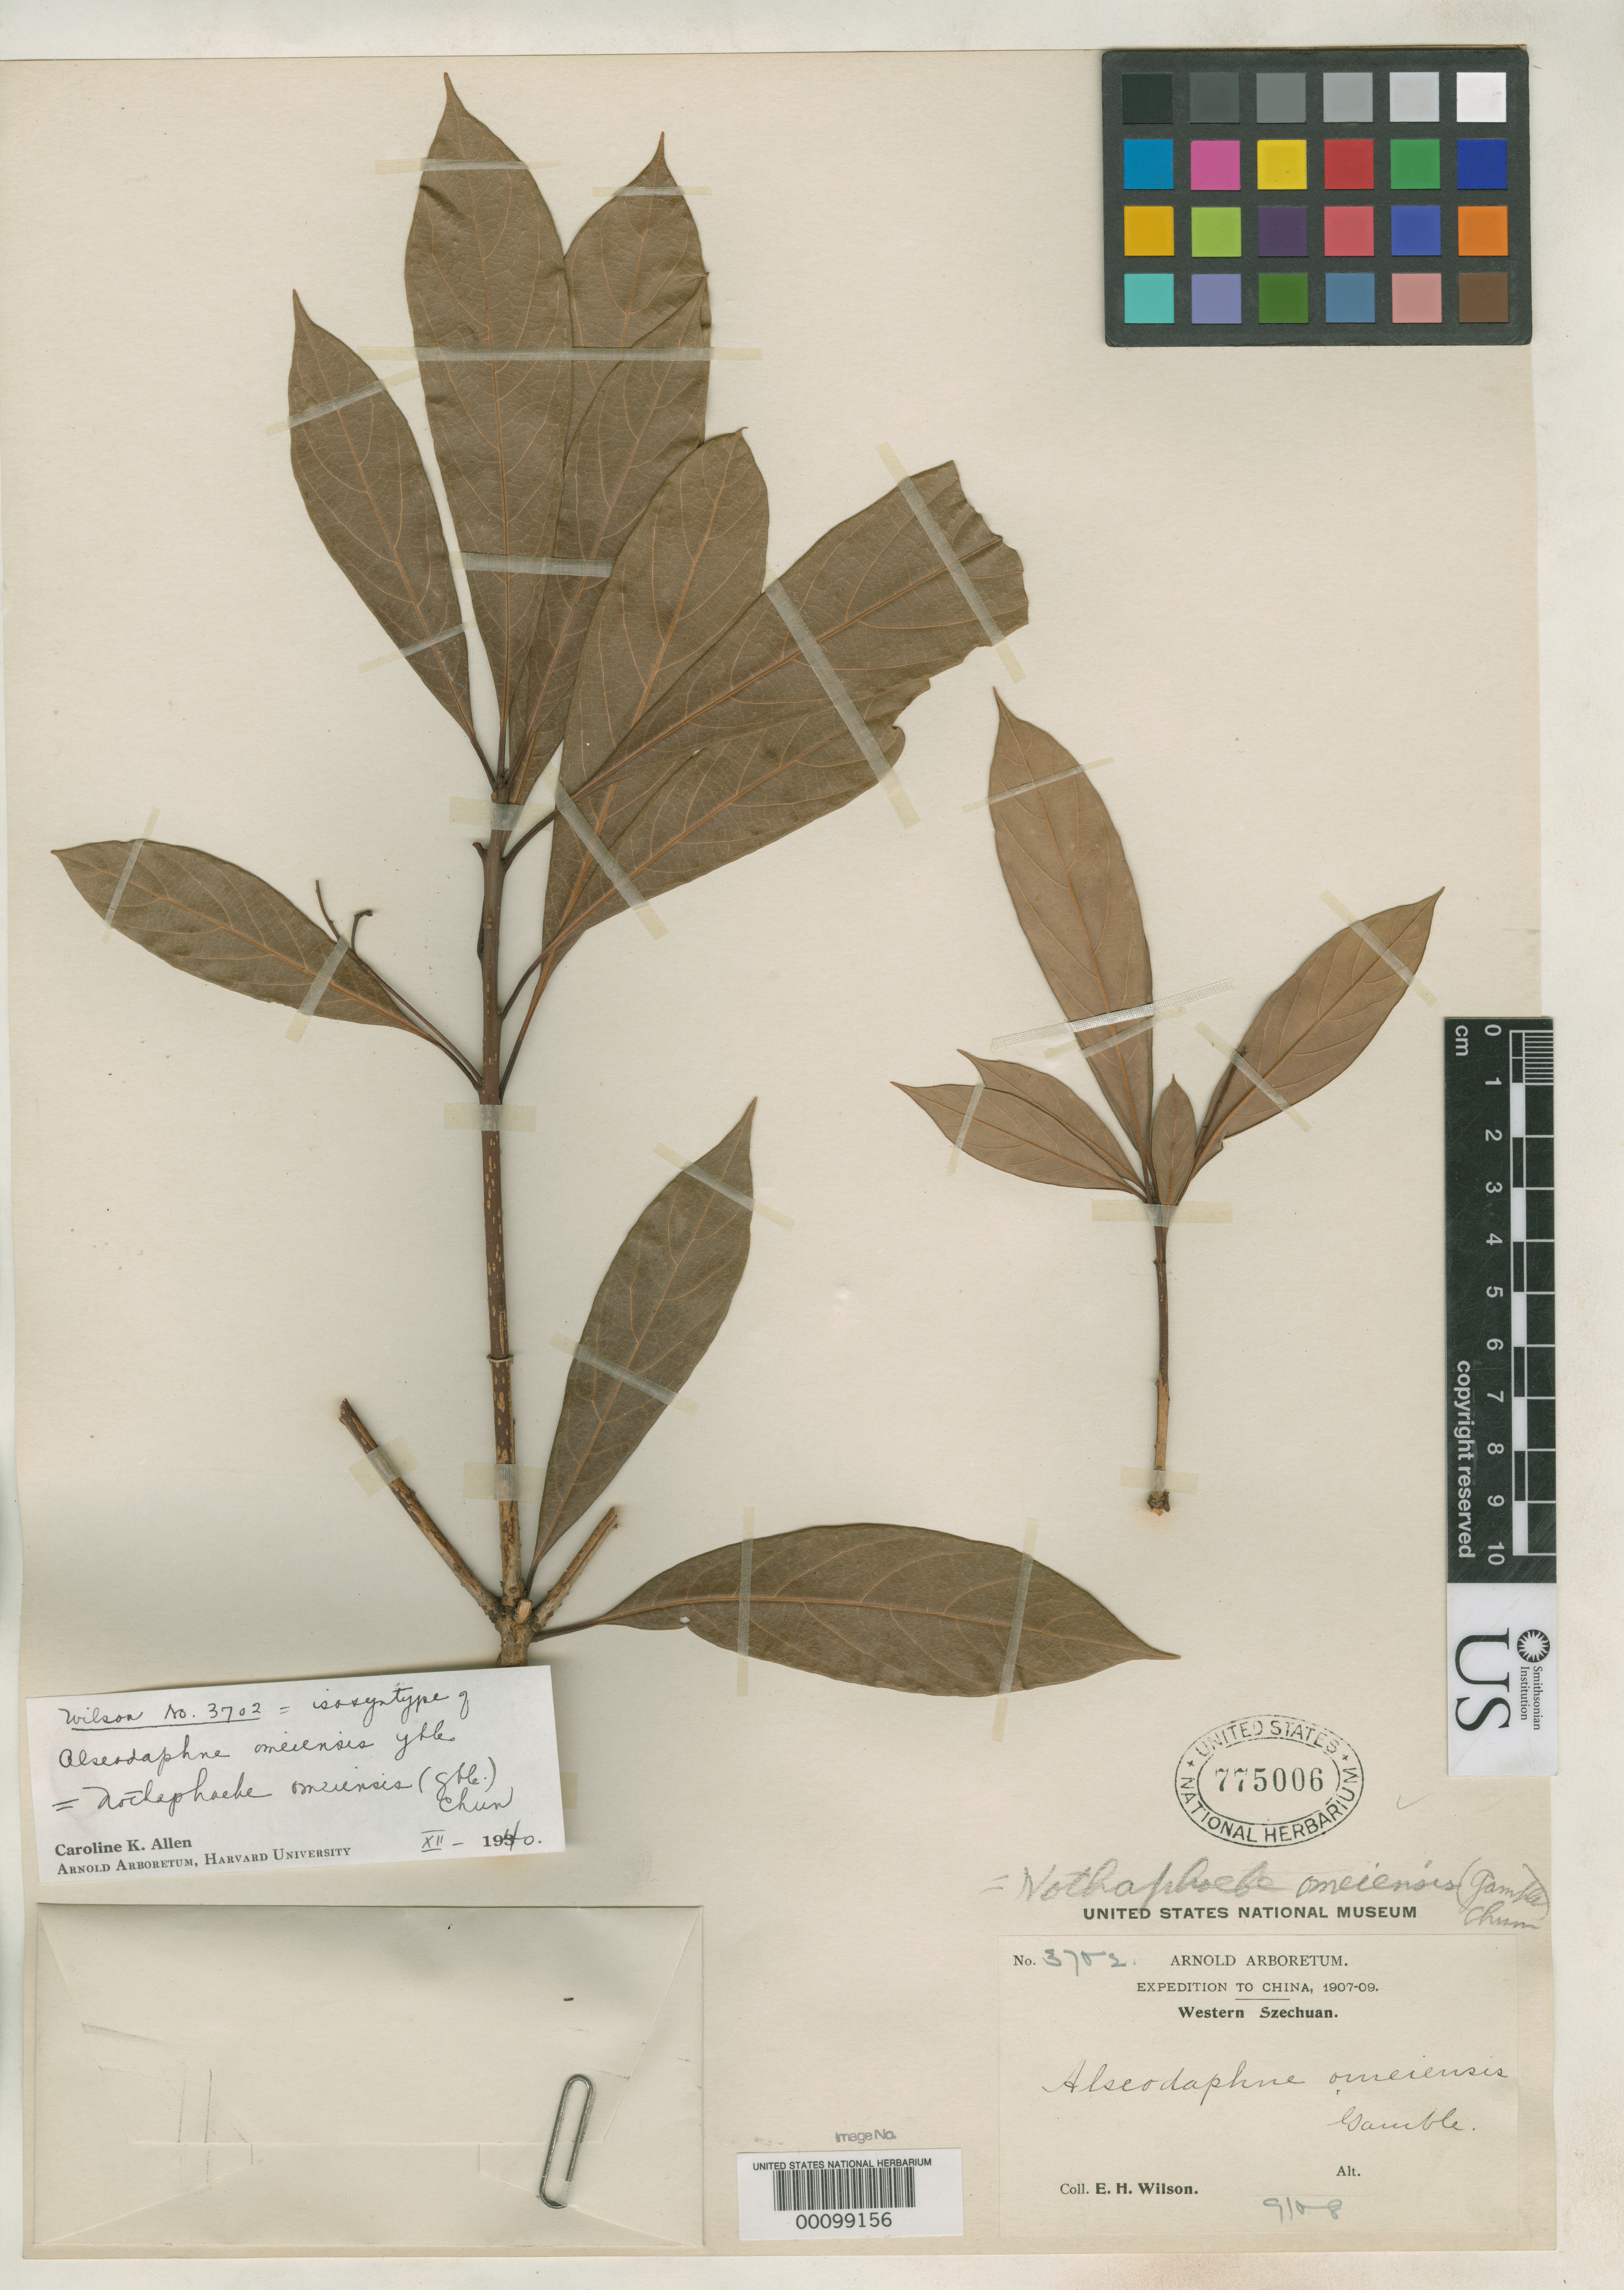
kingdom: Plantae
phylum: Tracheophyta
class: Magnoliopsida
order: Laurales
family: Lauraceae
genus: Alseodaphne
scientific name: Alseodaphne omeiensis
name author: Gamble in Sarg.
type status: Isotype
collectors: E. H. Wilson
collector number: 3702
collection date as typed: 06 Sep 1908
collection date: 1908-09-06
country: China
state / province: Sichuan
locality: Wa-wa-Shan; Hung Ya Hsien.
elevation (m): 1000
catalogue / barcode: US 775006